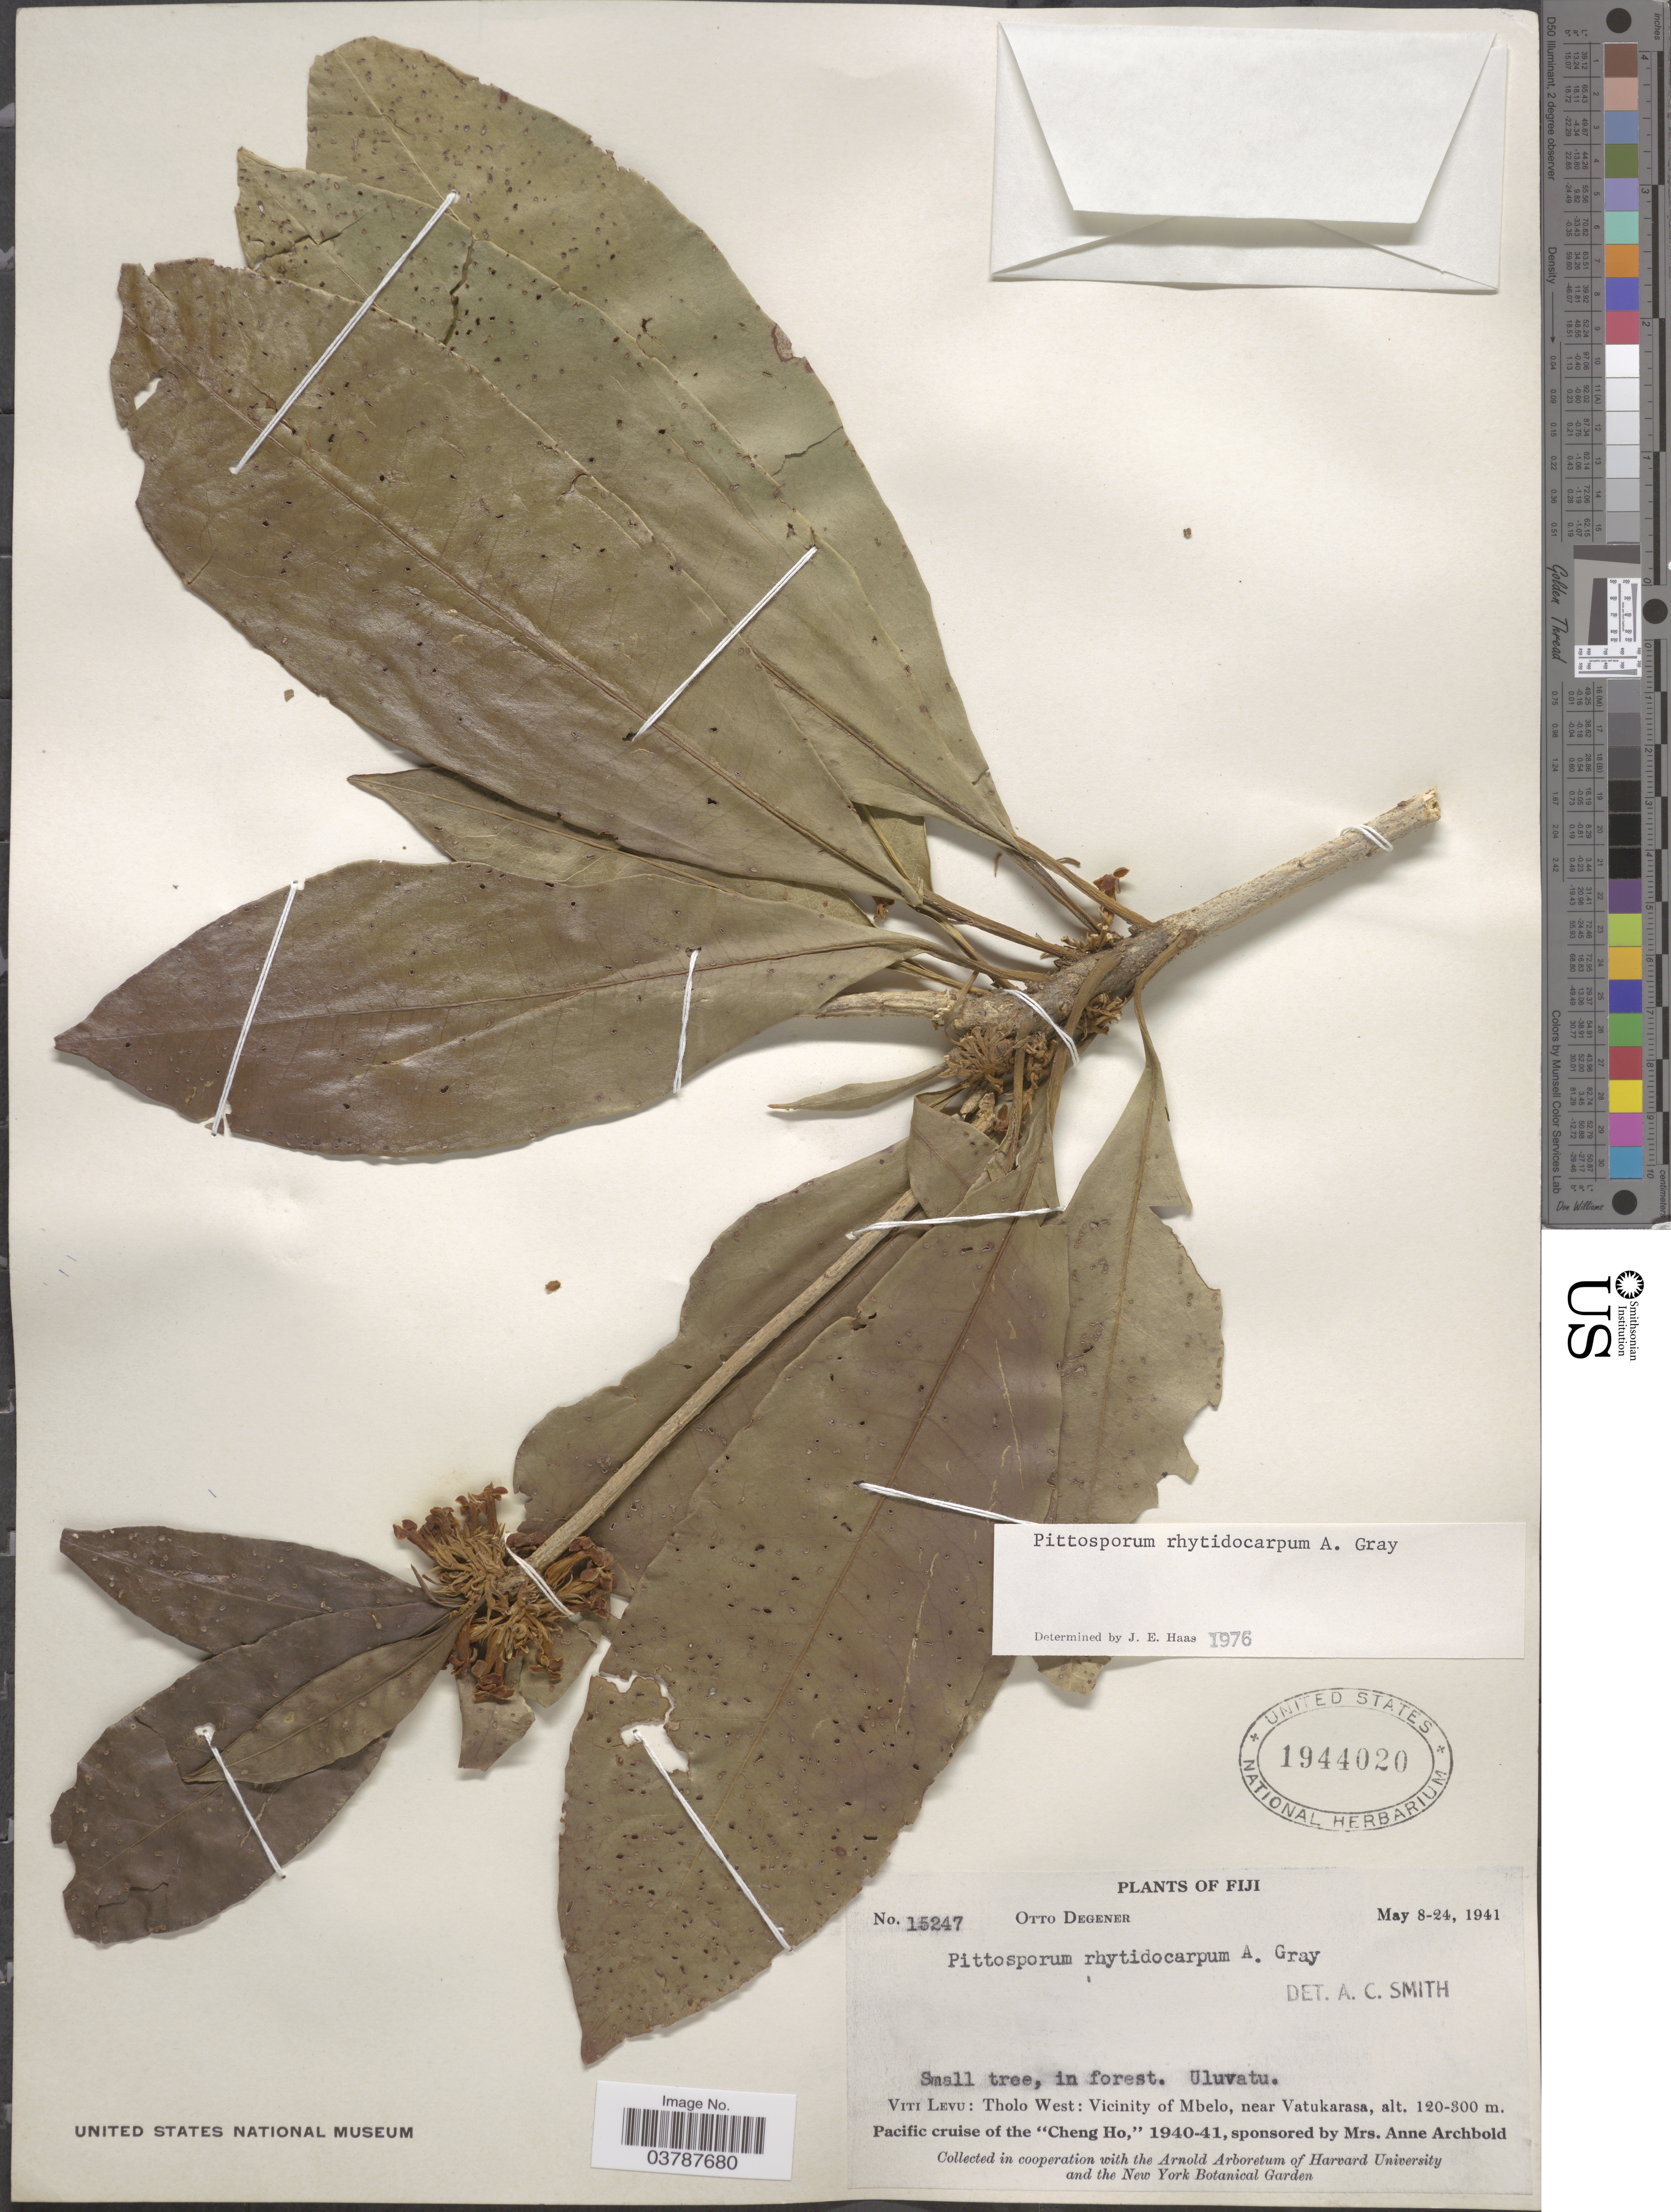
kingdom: Plantae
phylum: Tracheophyta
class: Magnoliopsida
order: Apiales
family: Pittosporaceae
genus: Pittosporum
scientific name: Pittosporum rhytidocarpum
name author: A. Gray in Wilkes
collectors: O. Degener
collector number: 15247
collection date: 1941-05-08/1941-05-24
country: Fiji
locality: Uluvatu. Viti Levu: Tholo West: Vicinity of Mbelo, near Vatukarasa.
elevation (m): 120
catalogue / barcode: US 1944020